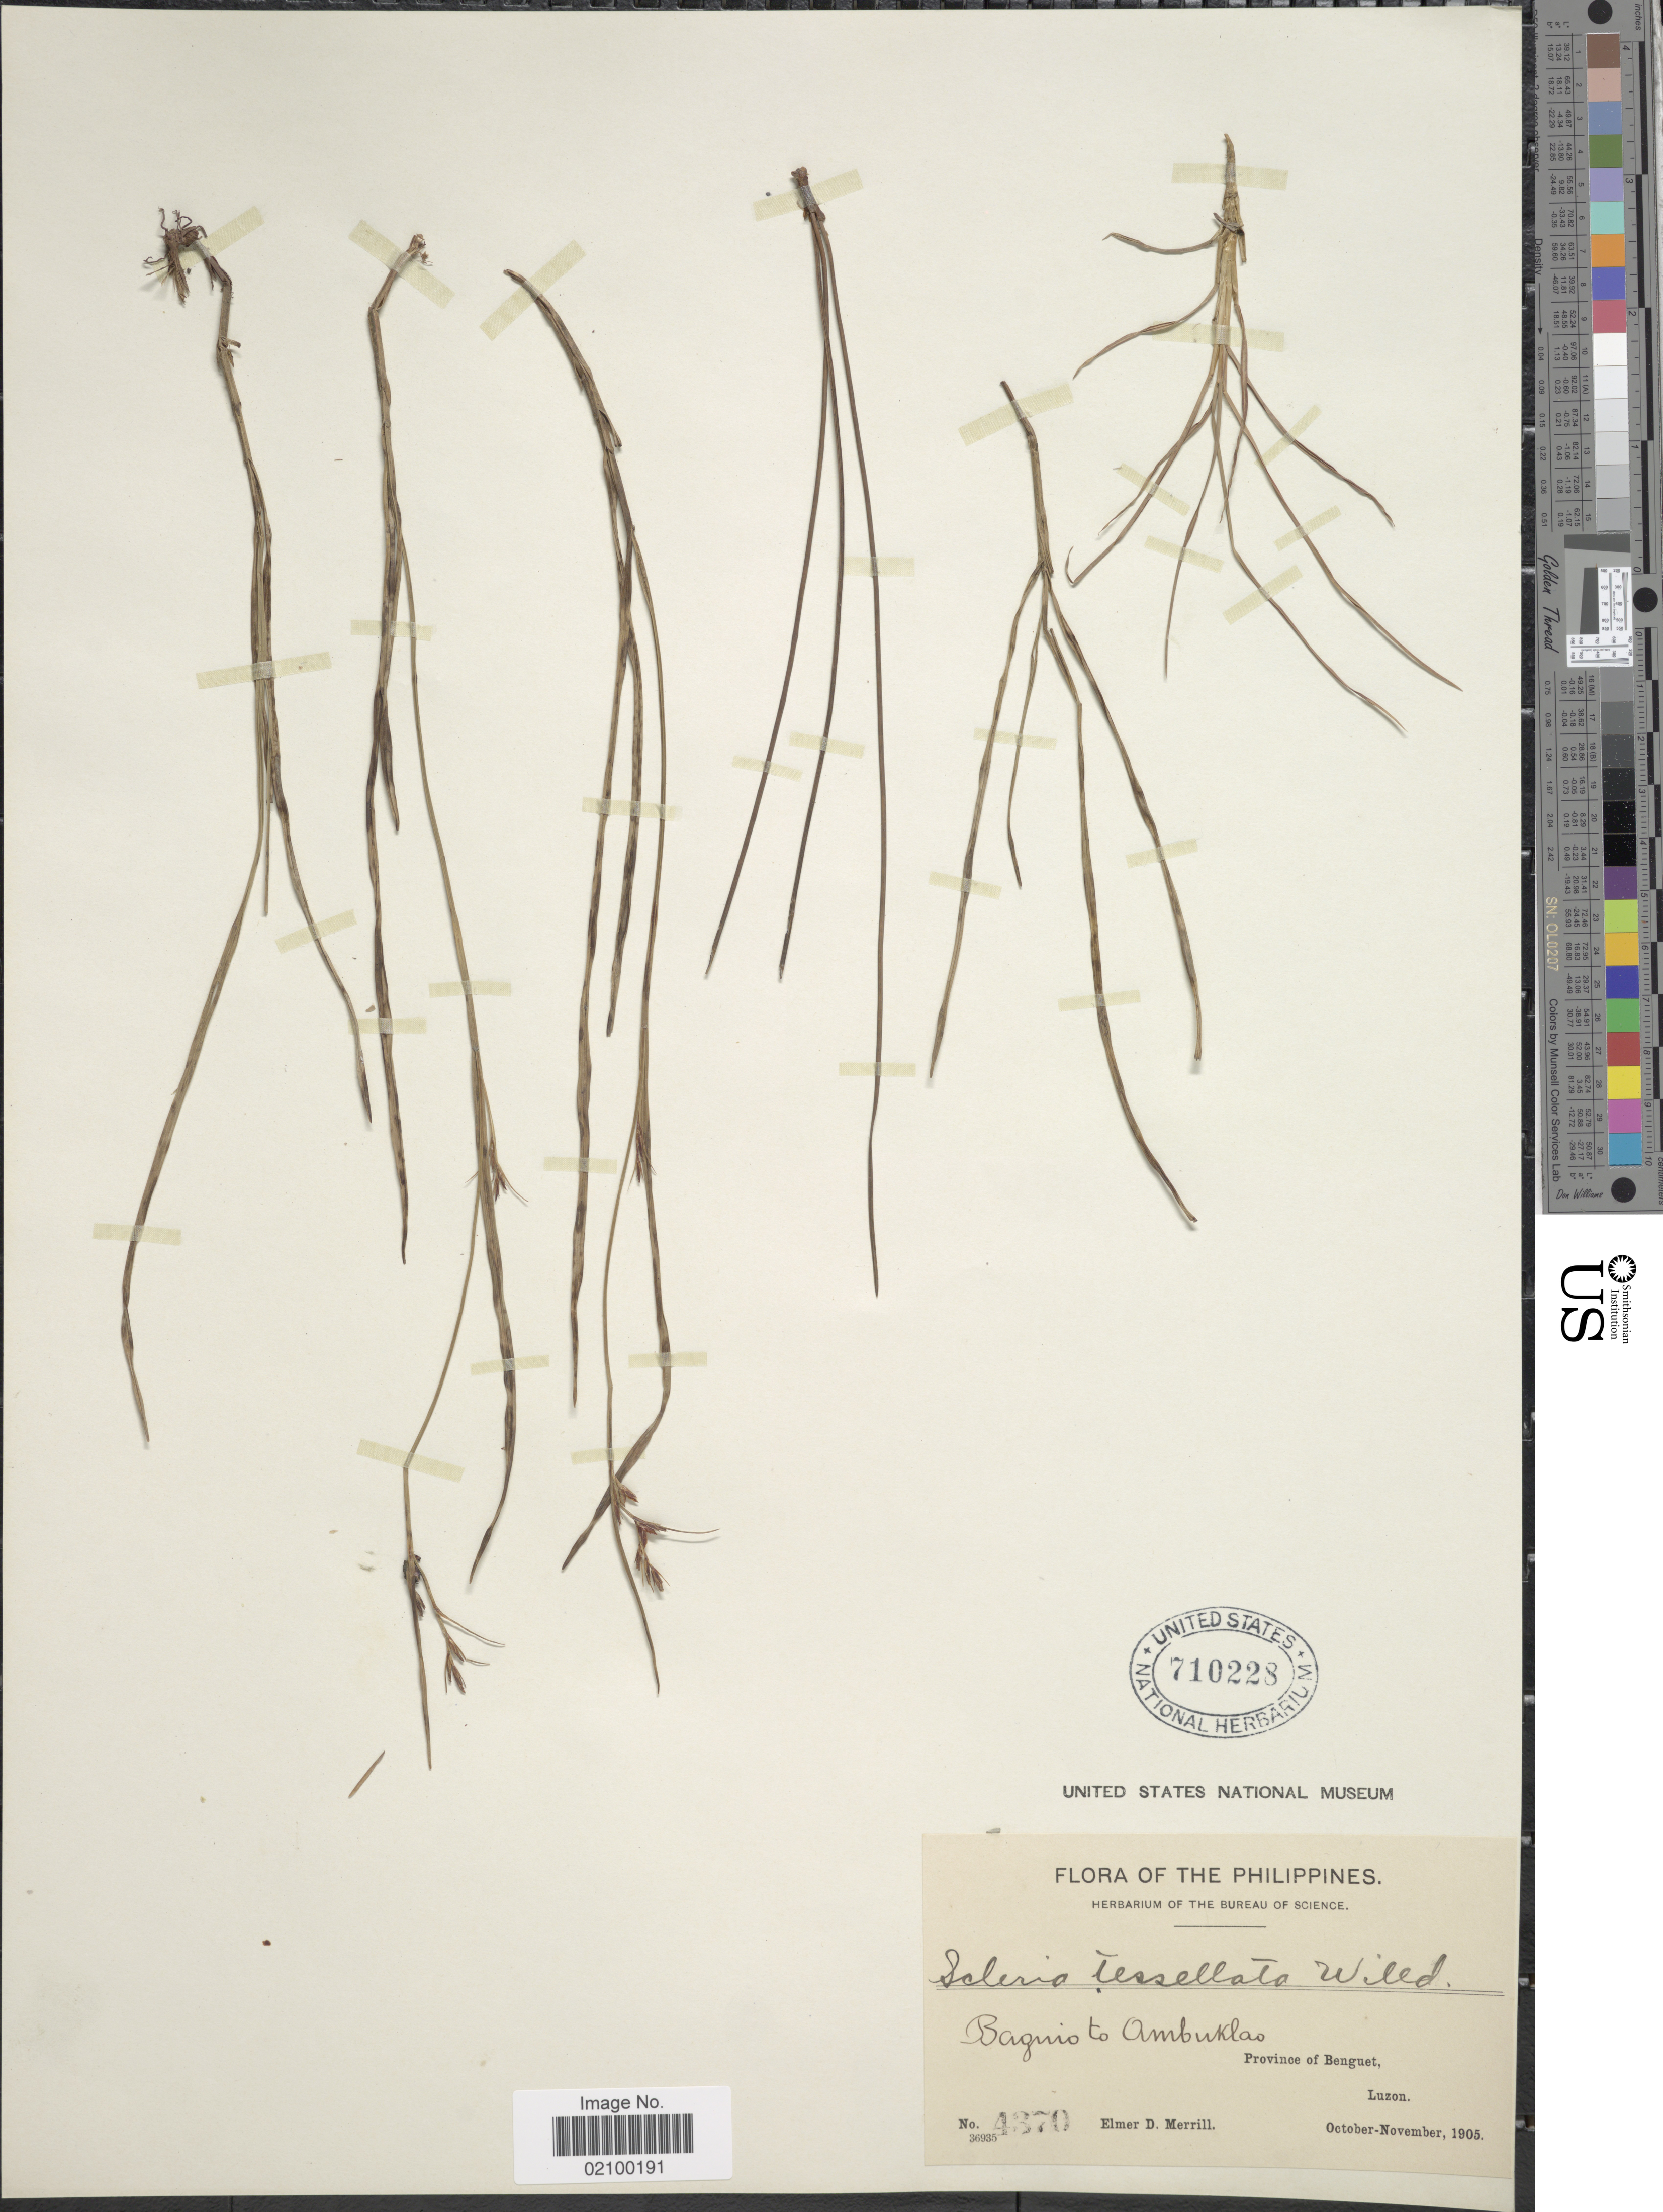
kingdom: Plantae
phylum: Tracheophyta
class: Liliopsida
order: Poales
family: Cyperaceae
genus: Scleria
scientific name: Scleria lithosperma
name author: (L.) Sw.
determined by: Strong, Mark T., (BOT), Smithsonian Institution - National Museum of Natural History (UNITED STATES)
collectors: E. D. Merrill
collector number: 4370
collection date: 1905-10/1905-11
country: Philippines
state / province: Cordillera (Administrative Region)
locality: Baguio to Ambuklao, Province of Benguet, Luzon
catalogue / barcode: US 710228